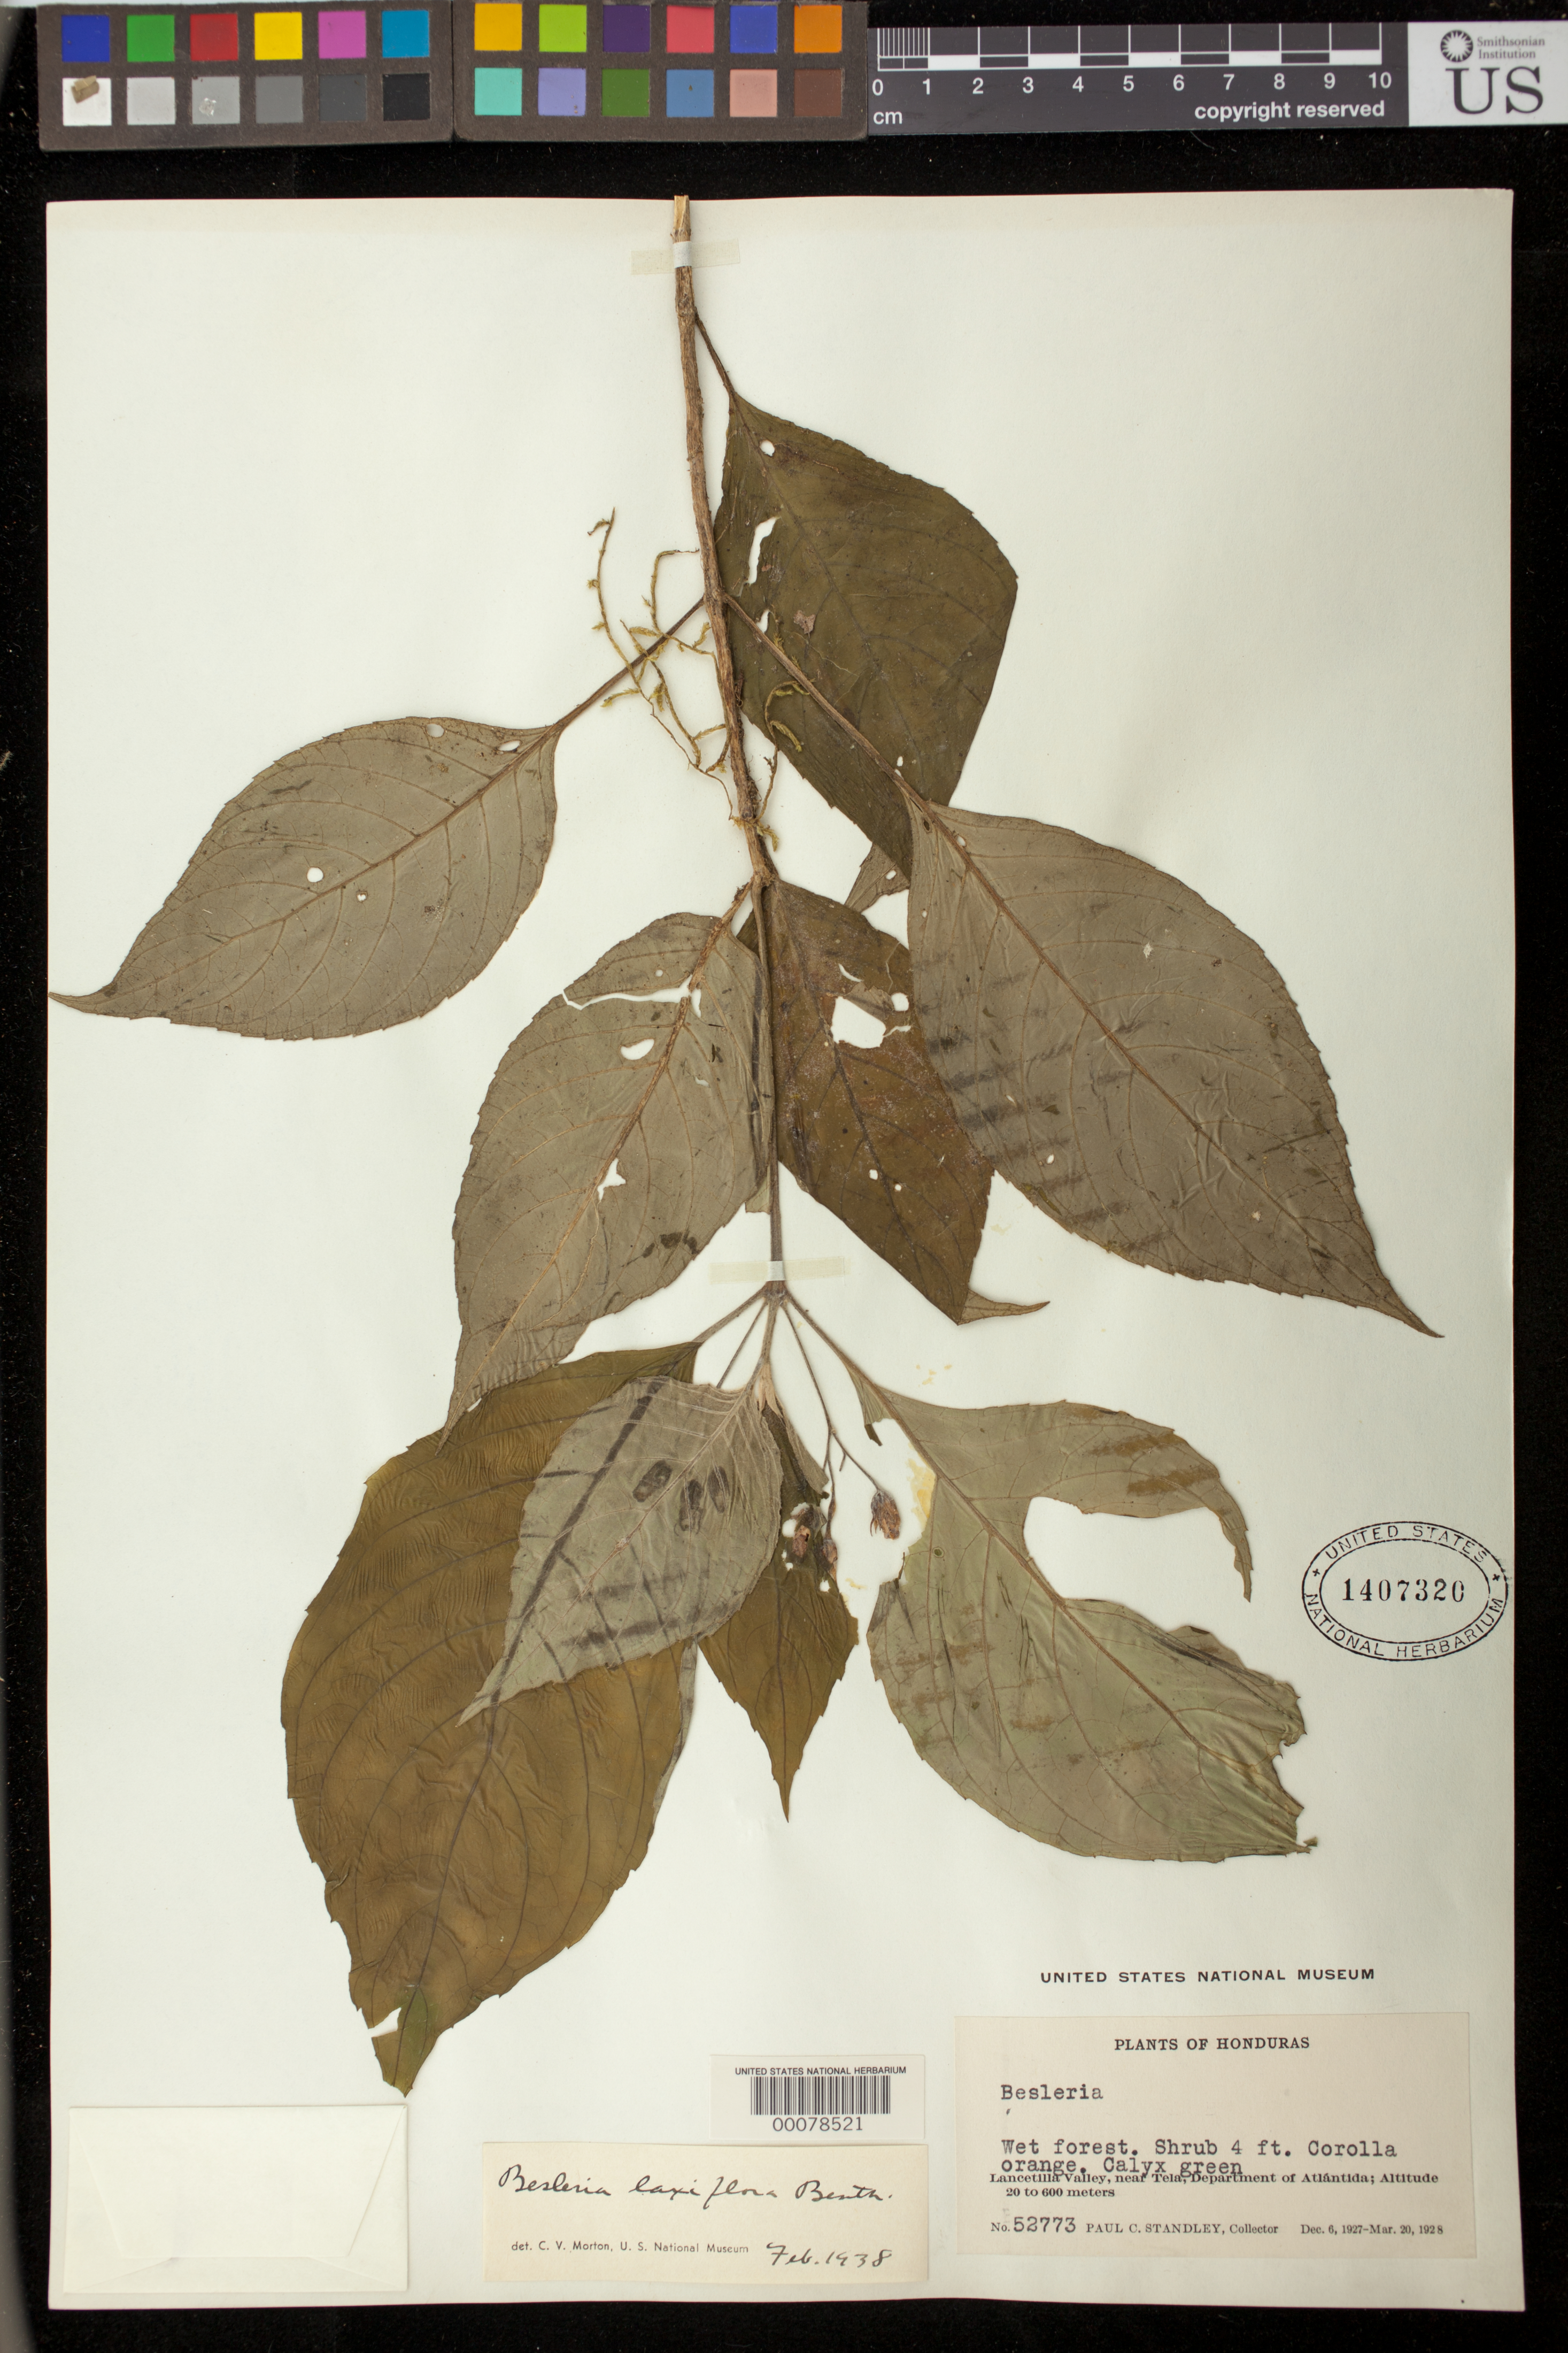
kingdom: Plantae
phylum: Tracheophyta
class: Magnoliopsida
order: Lamiales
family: Gesneriaceae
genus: Besleria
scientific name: Besleria laxiflora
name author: Benth.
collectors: P. C. Standley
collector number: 52773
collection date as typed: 1927-28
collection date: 1927/1928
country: Honduras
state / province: Atlántida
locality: Lancetilla valley, near Tela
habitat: Wet forest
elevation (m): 20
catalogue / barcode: US 1407320